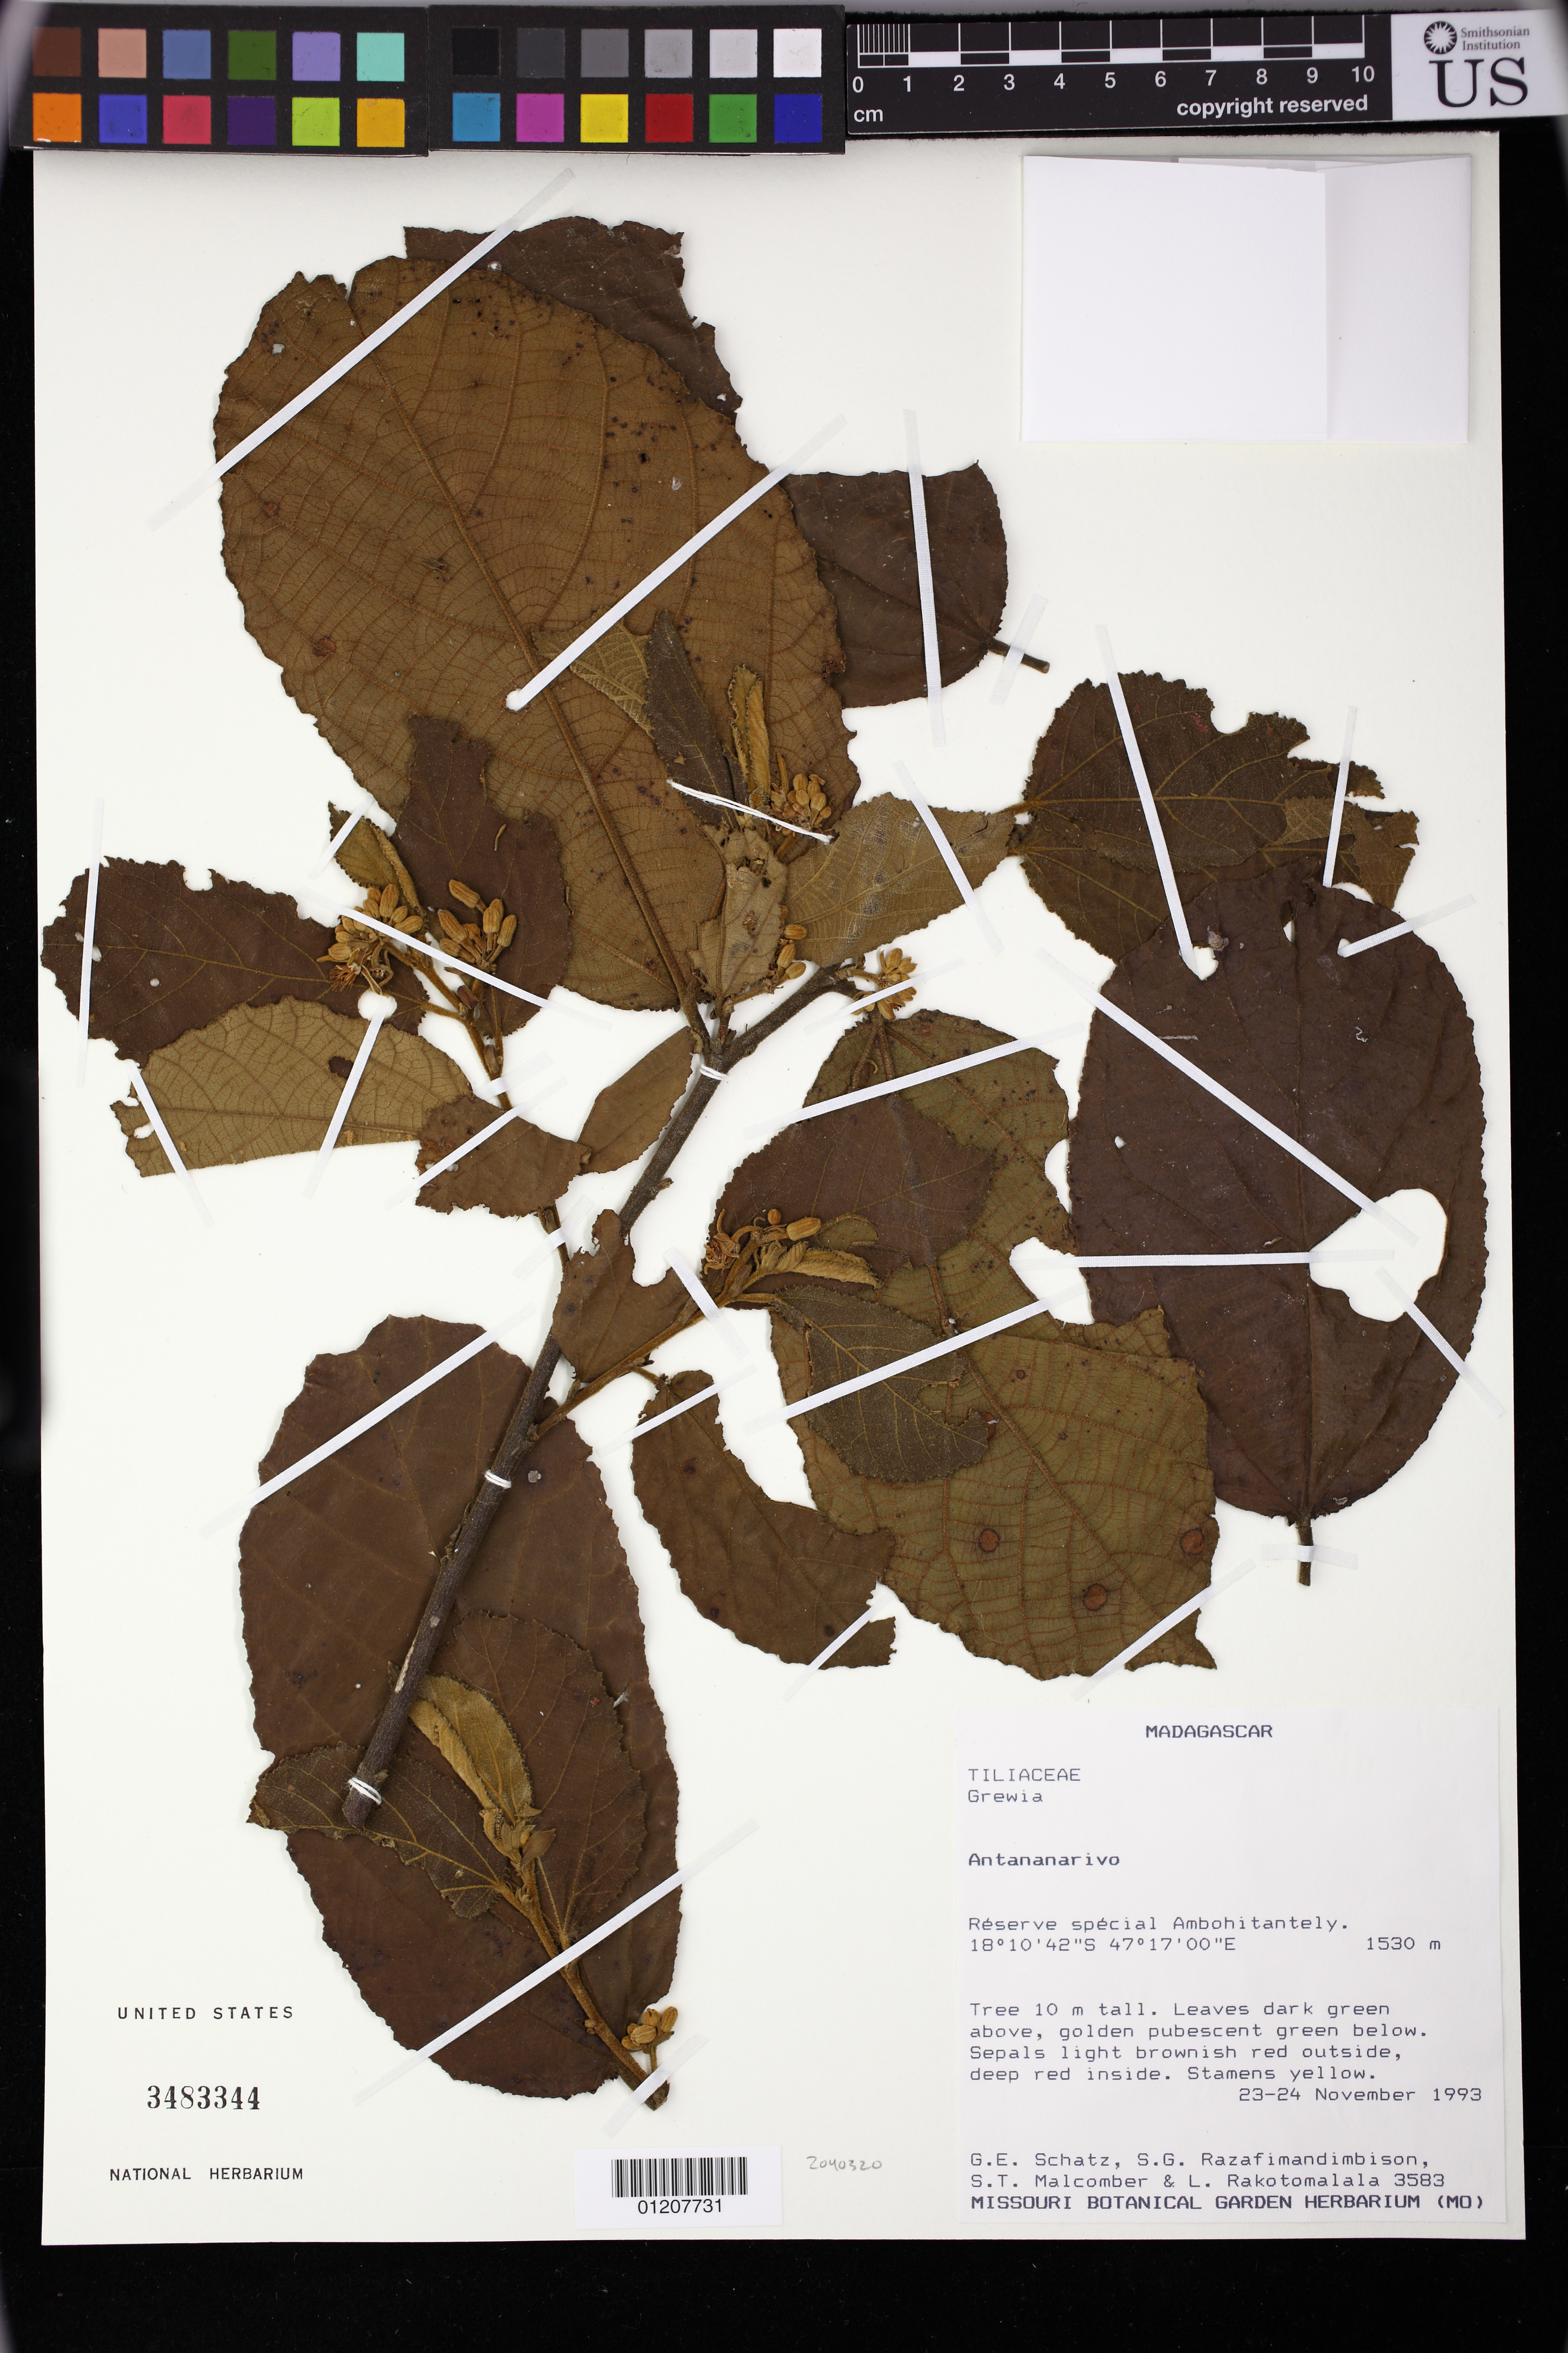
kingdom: Plantae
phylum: Tracheophyta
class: Magnoliopsida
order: Malvales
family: Malvaceae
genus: Grewia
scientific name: Grewia aprina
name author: Capuron & Mabb. ex Phillipson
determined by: Jourdain-Fievet, L.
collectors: G. Schatz, S. G. Razafimandimbison, S. T. Malcomber & L. Rakotomalala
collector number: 3583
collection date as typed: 23 Nov 1993 to 24 Nov 1993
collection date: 1993-11-23/1993-11-24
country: Madagascar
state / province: Analamanga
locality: Antananarivo. Reserve special Ambohitantely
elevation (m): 1530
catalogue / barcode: US 3483344